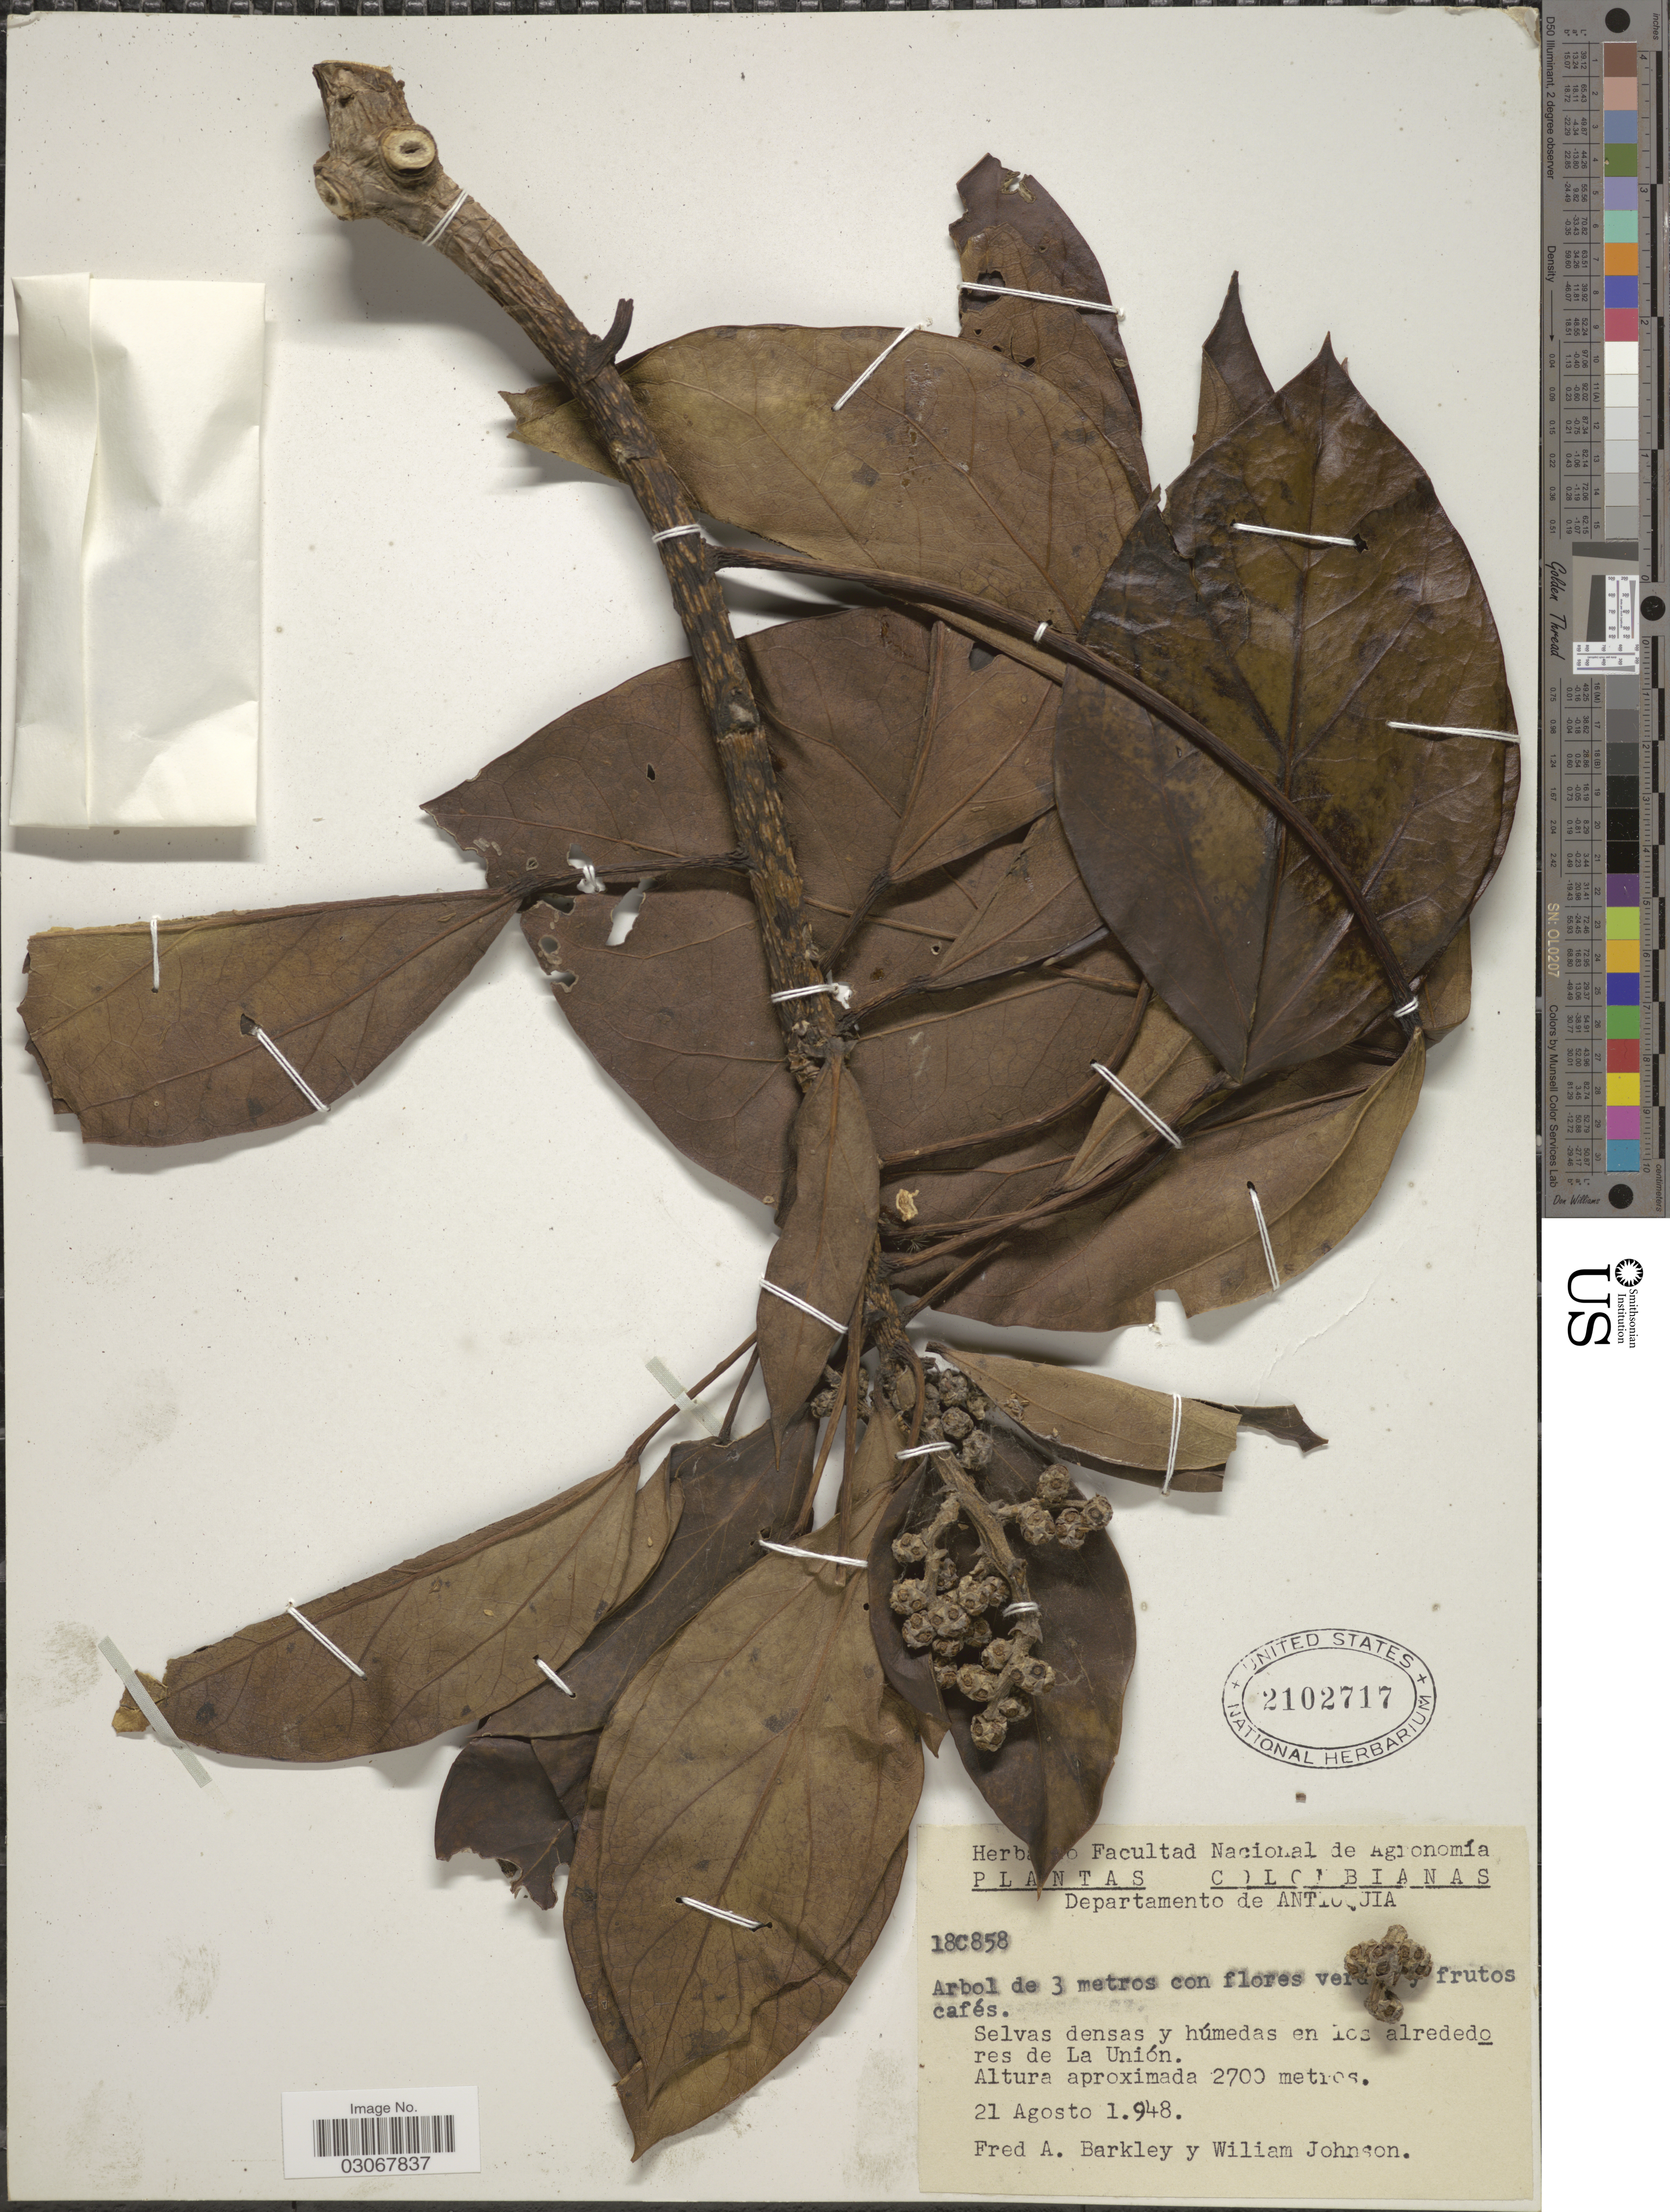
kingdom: Plantae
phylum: Tracheophyta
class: Magnoliopsida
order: Apiales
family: Araliaceae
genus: Oreopanax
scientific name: Oreopanax capitatus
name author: (Jacq.) Decne. & Planch.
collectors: F. A. Barkley & W. Johnson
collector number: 18C858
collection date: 1948-08-21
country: Colombia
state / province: Antioquia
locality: Departamento de Antioquia. Selvas densas y húmedas en los alrededores de La Unión.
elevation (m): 2700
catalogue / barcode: US 2102717